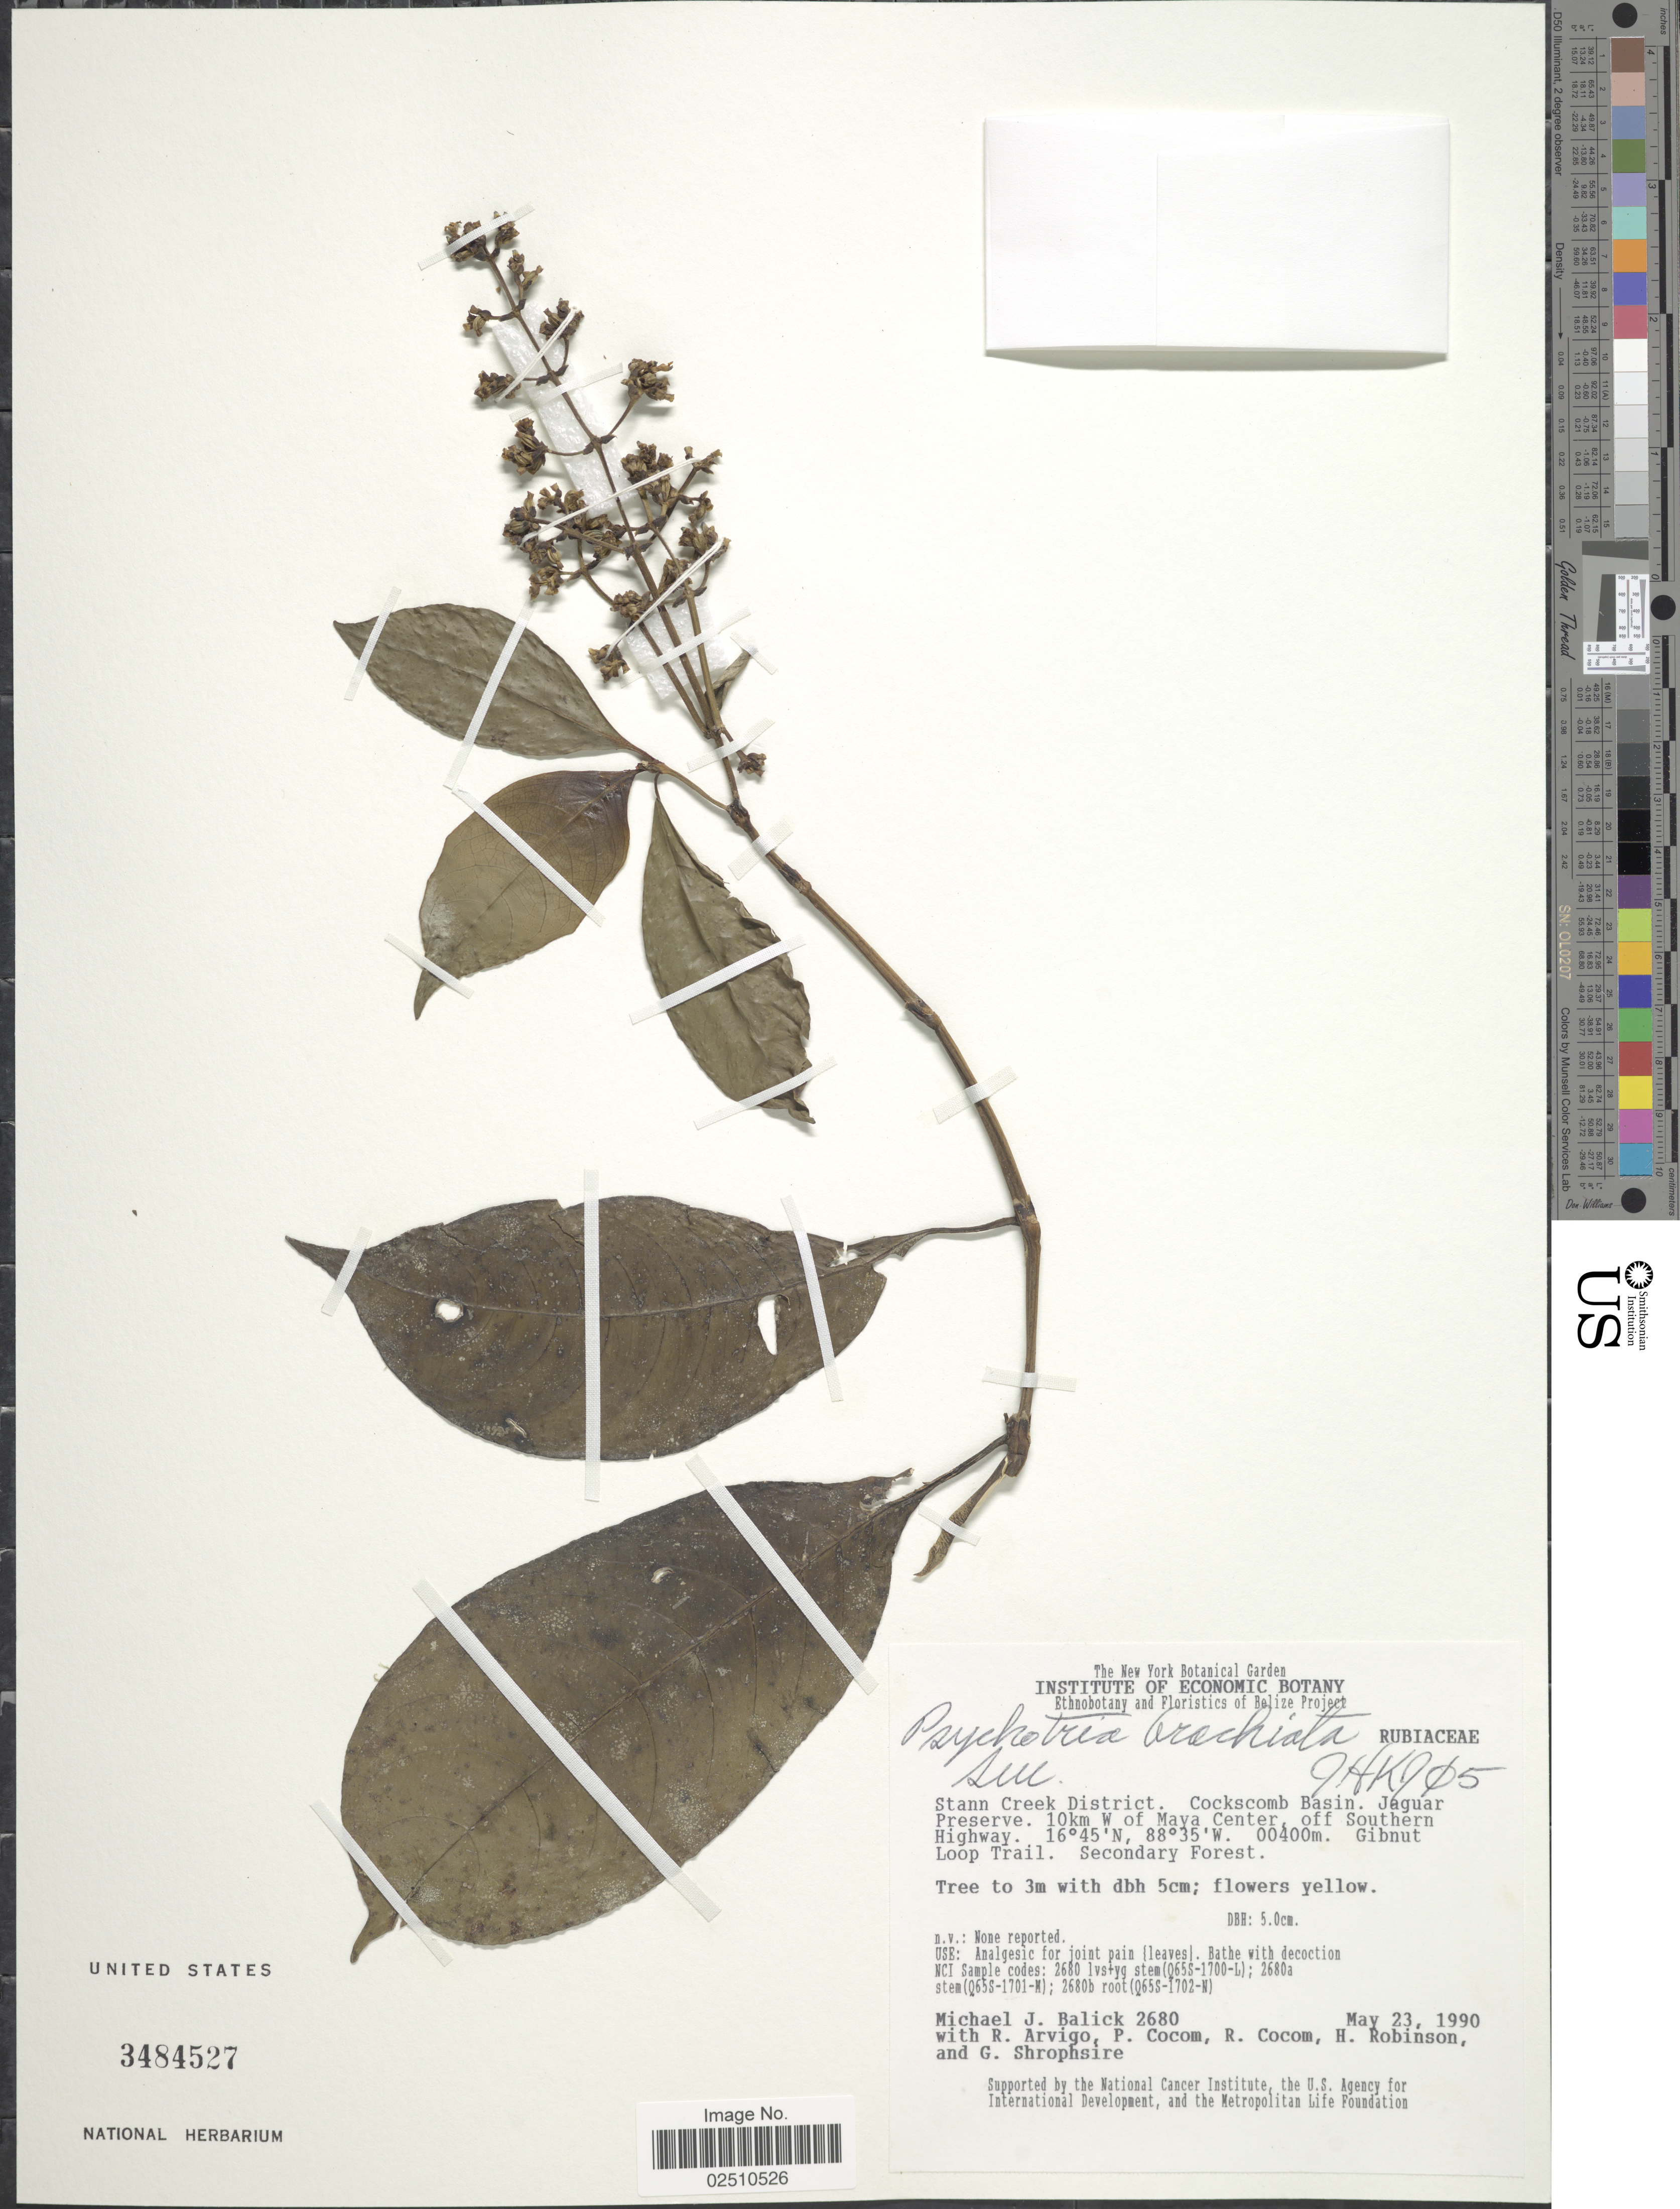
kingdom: Plantae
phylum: Tracheophyta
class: Magnoliopsida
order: Gentianales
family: Rubiaceae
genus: Psychotria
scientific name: Psychotria brachiata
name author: Sw.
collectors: M. J. Balick, R. Arvigo, P. Cocom, R. Cocom & et al.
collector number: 2680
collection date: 1990-05-23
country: Belize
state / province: Stann Creek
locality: Cockscomb Basin, Jaguar Preserve, 10 km w of Maya Center, off Southern Highway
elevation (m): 400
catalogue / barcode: US 3484527